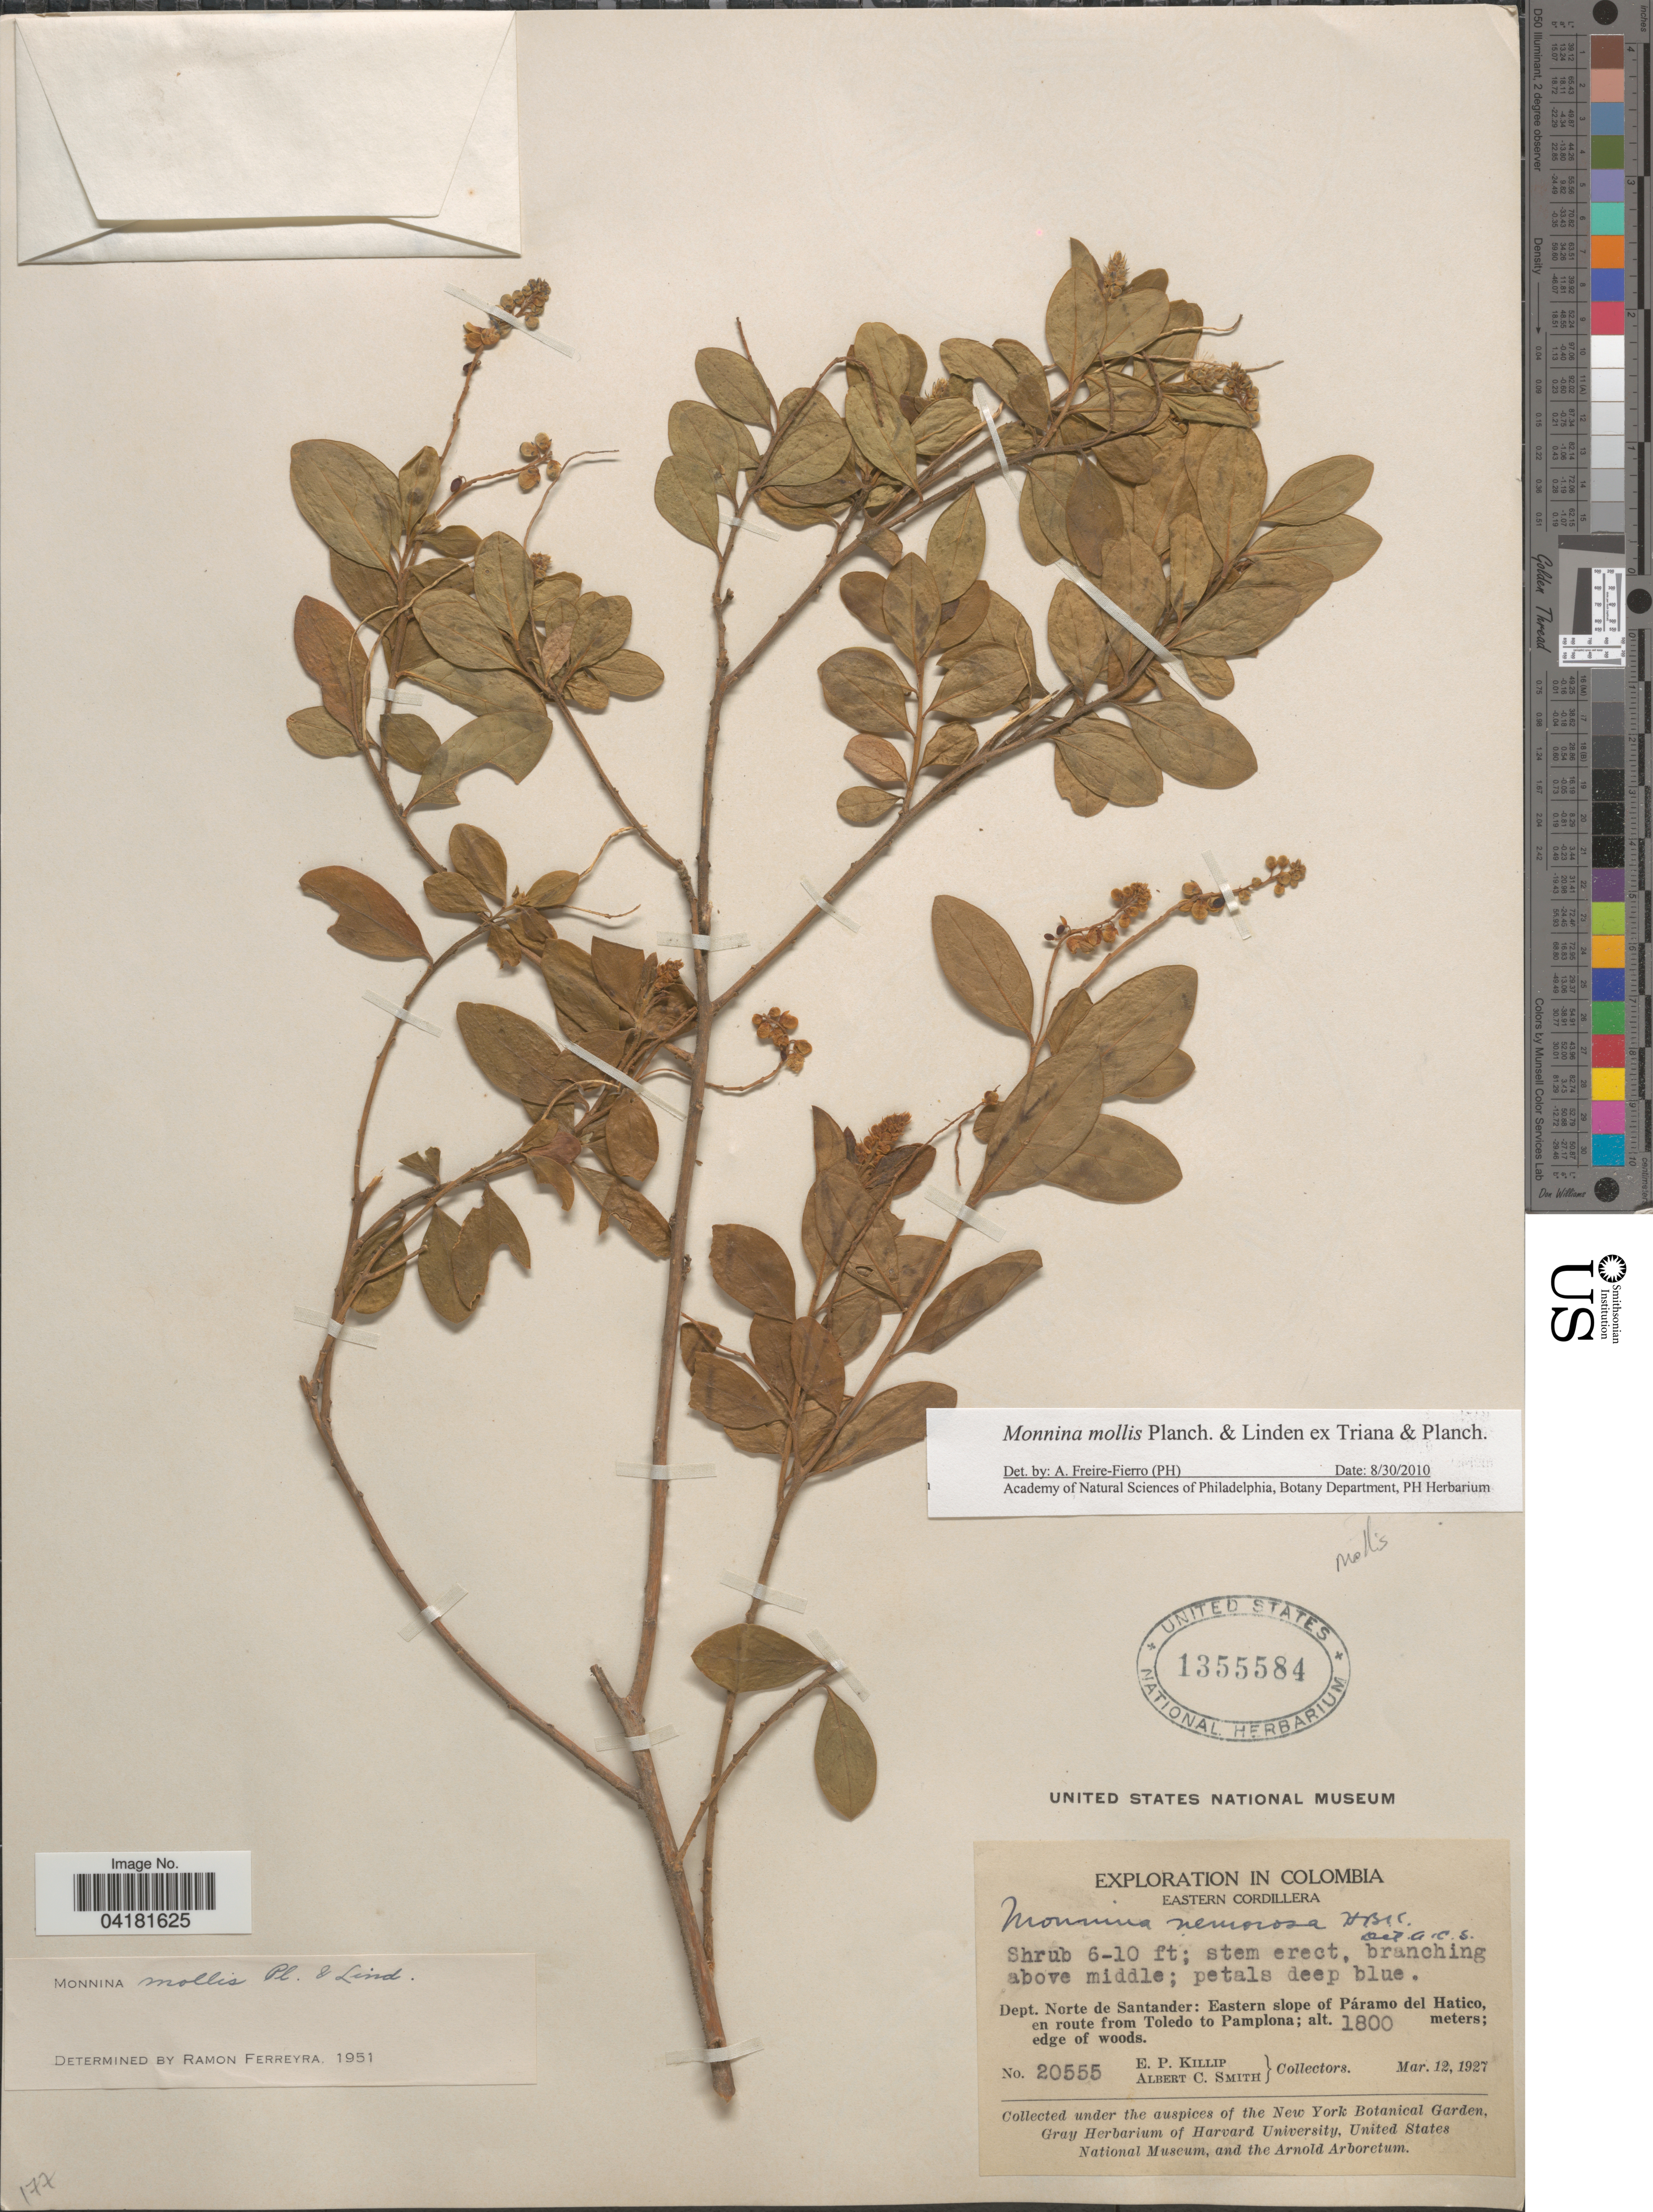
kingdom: Plantae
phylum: Tracheophyta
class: Magnoliopsida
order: Fabales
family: Polygalaceae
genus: Monnina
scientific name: Monnina mollis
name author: Planch. & Linden in Triana & Planch.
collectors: E. P. Killip & A. C. Smith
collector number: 20555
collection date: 1927-03-12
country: Colombia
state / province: Norte de Santander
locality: Exploration in Colombia. Eastern Cordillera. Dept. Norte de Santander: Eastern slope of Páramo del Hatico, en route from Toledo to Pamplona.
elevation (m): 1800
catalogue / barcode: US 1355584